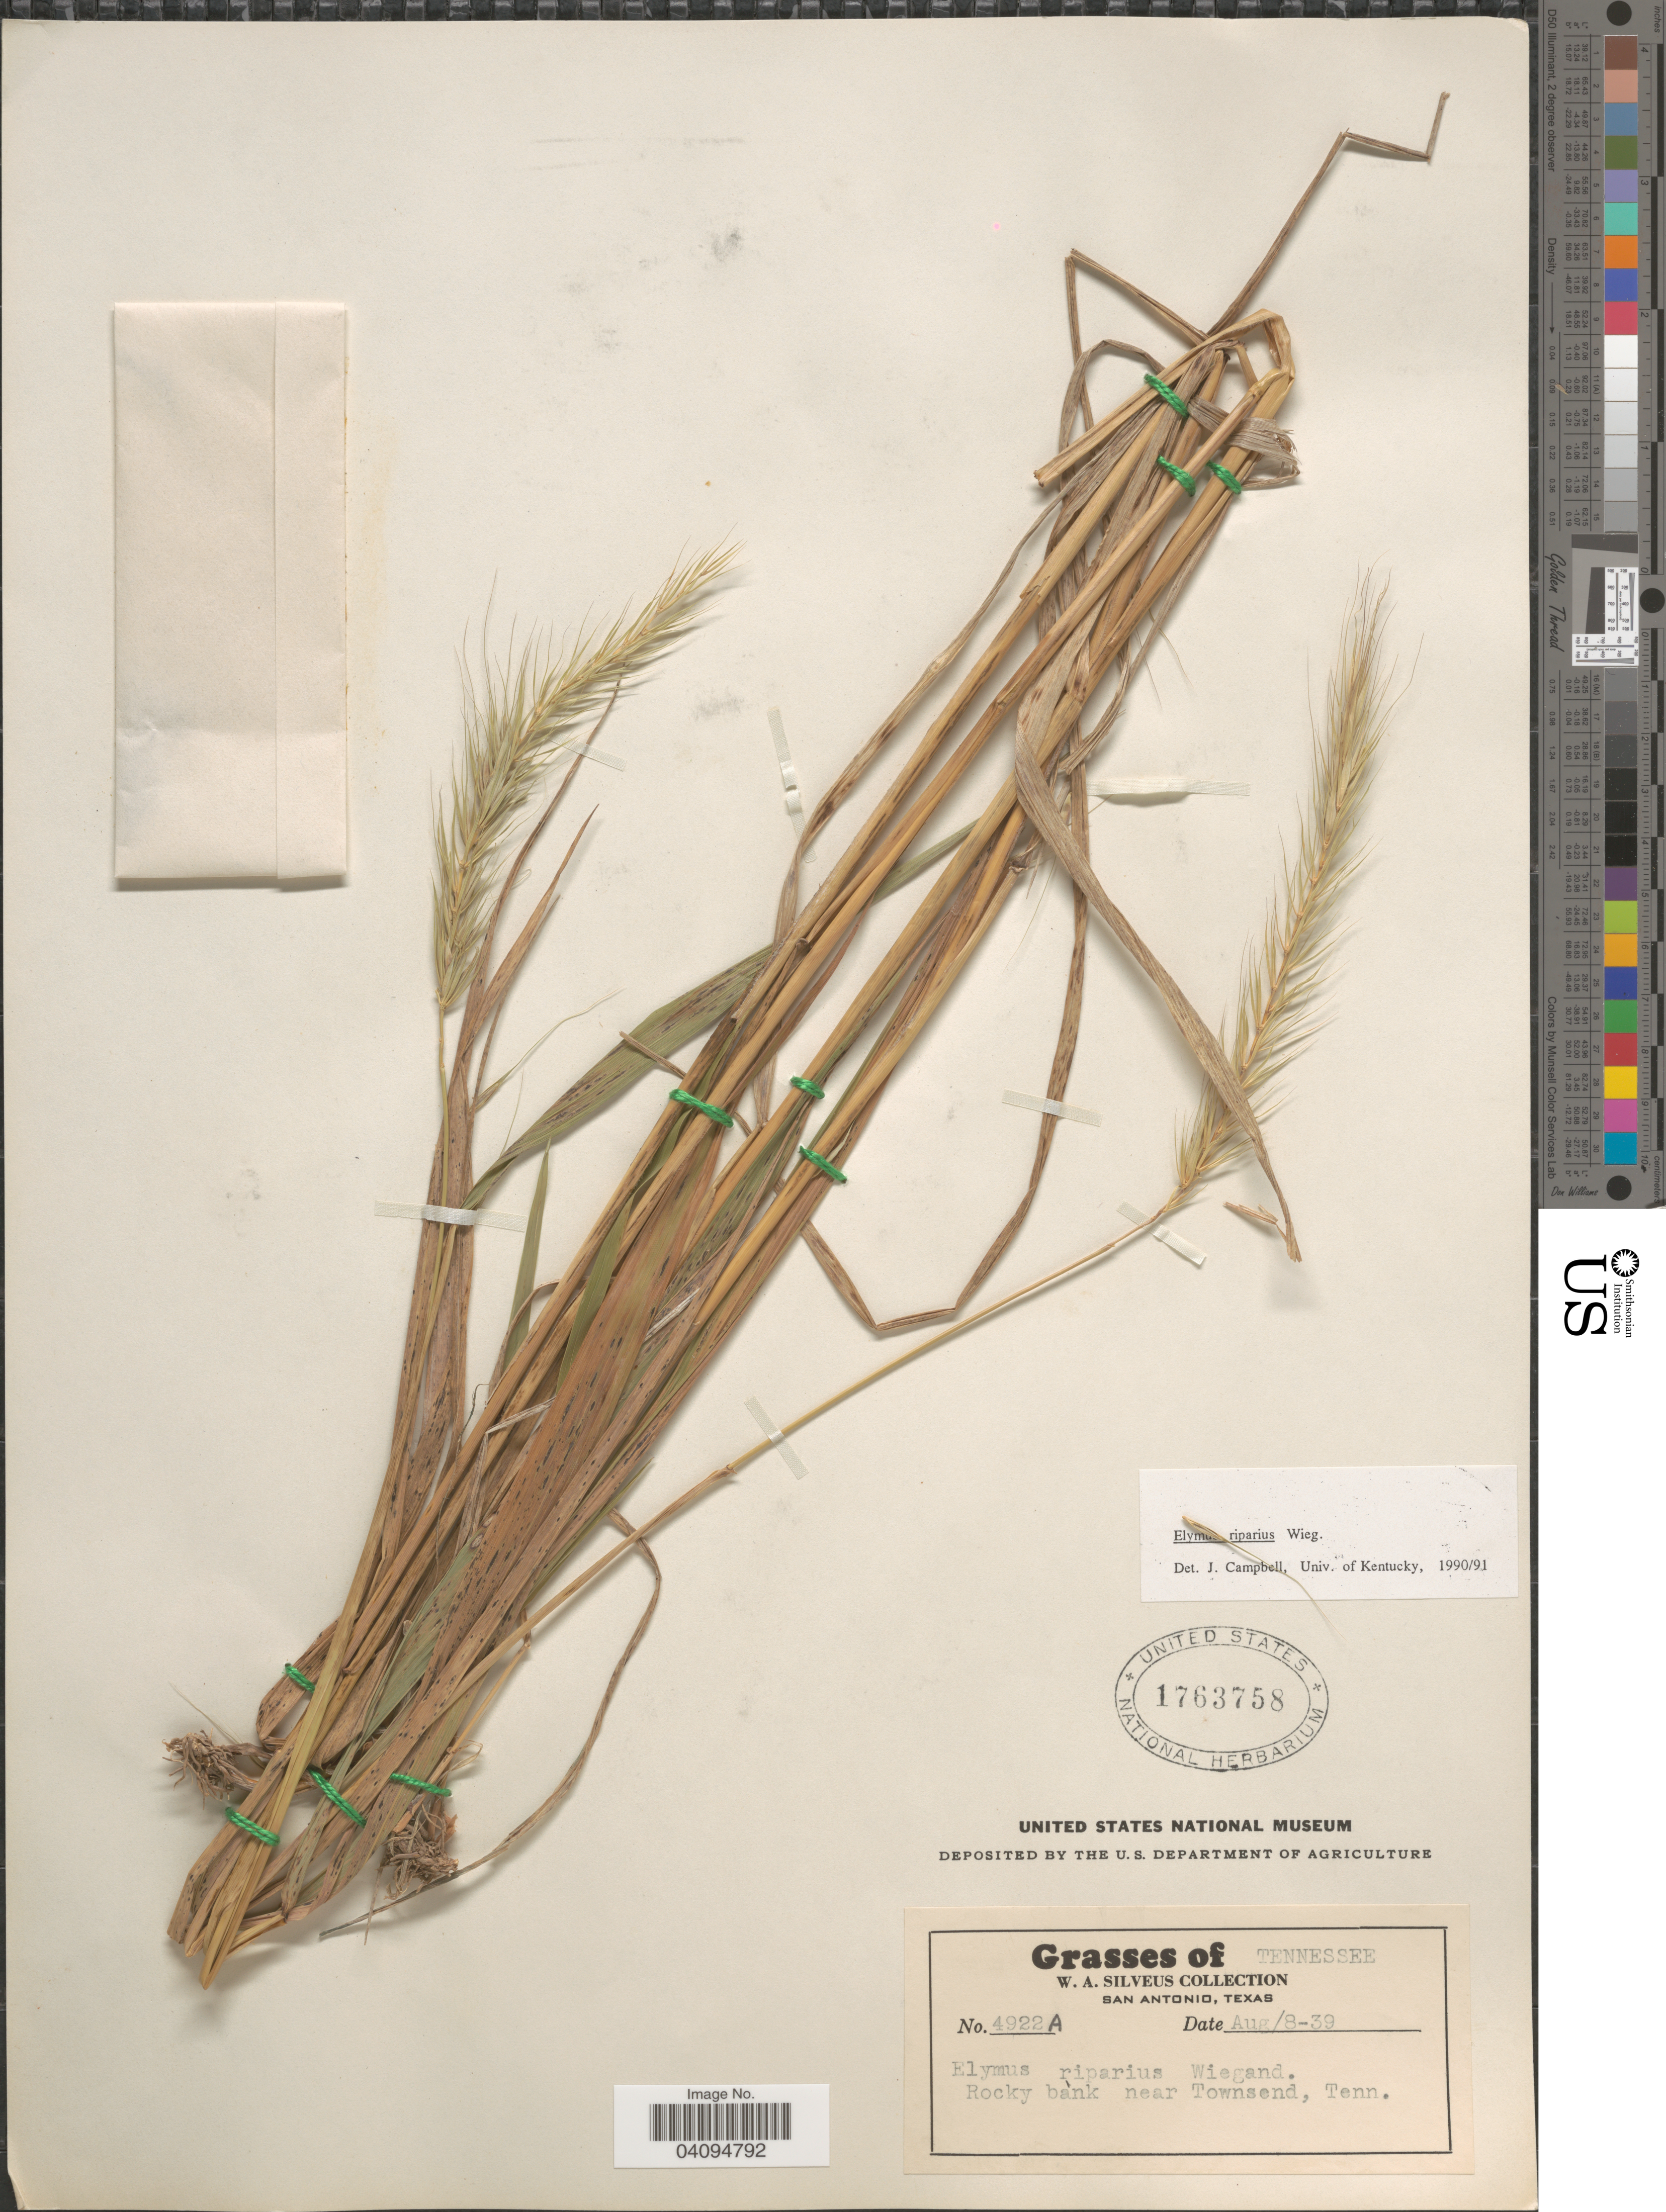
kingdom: Plantae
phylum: Tracheophyta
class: Liliopsida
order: Poales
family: Poaceae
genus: Elymus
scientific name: Elymus riparius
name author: Wiegand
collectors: W. Silveus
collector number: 4922A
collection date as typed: Transcribed d/m/y: 8/8/39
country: United States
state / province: Tennessee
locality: Rocky bank near Townsend.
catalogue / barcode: US 1763758